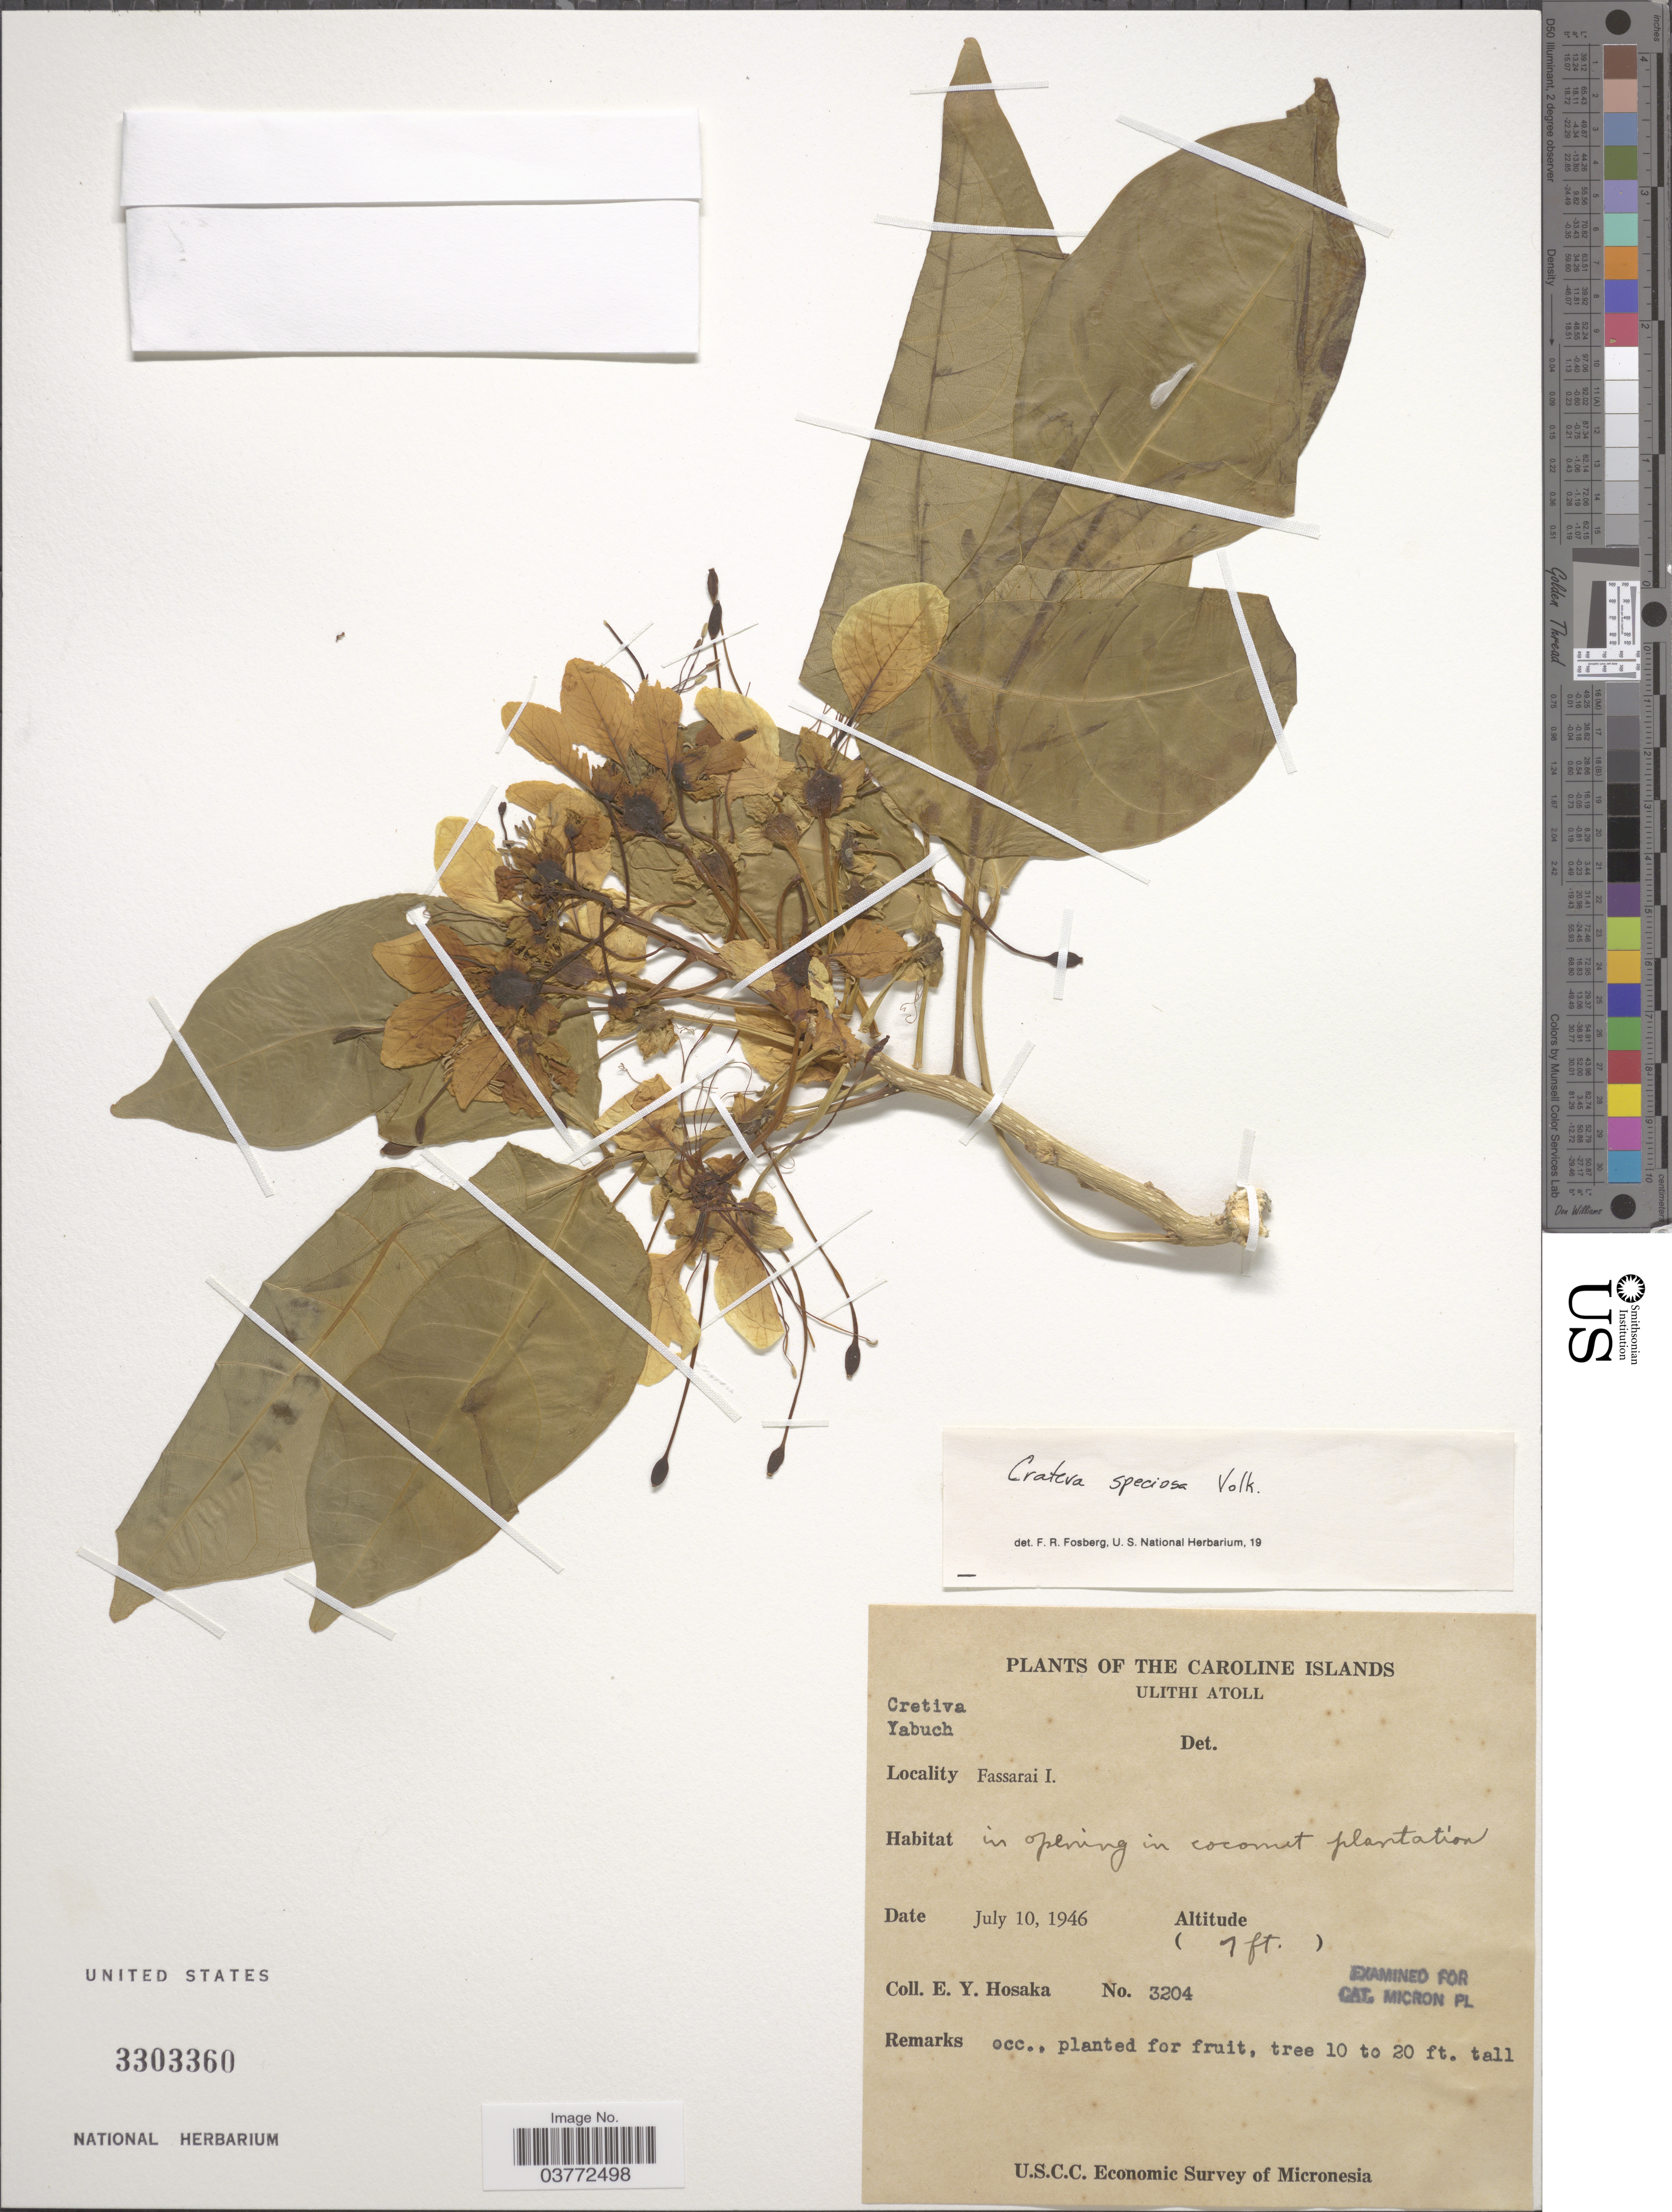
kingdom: Plantae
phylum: Tracheophyta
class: Magnoliopsida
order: Brassicales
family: Capparaceae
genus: Crateva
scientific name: Crateva speciosa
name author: Volkens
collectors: E. Y. Hosaka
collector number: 3204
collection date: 1946-07-10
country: Micronesia, Federated States of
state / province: Yap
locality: The Caroline Islands. Ulithi Atoll. Fassarai I.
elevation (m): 2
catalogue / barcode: US 3303360